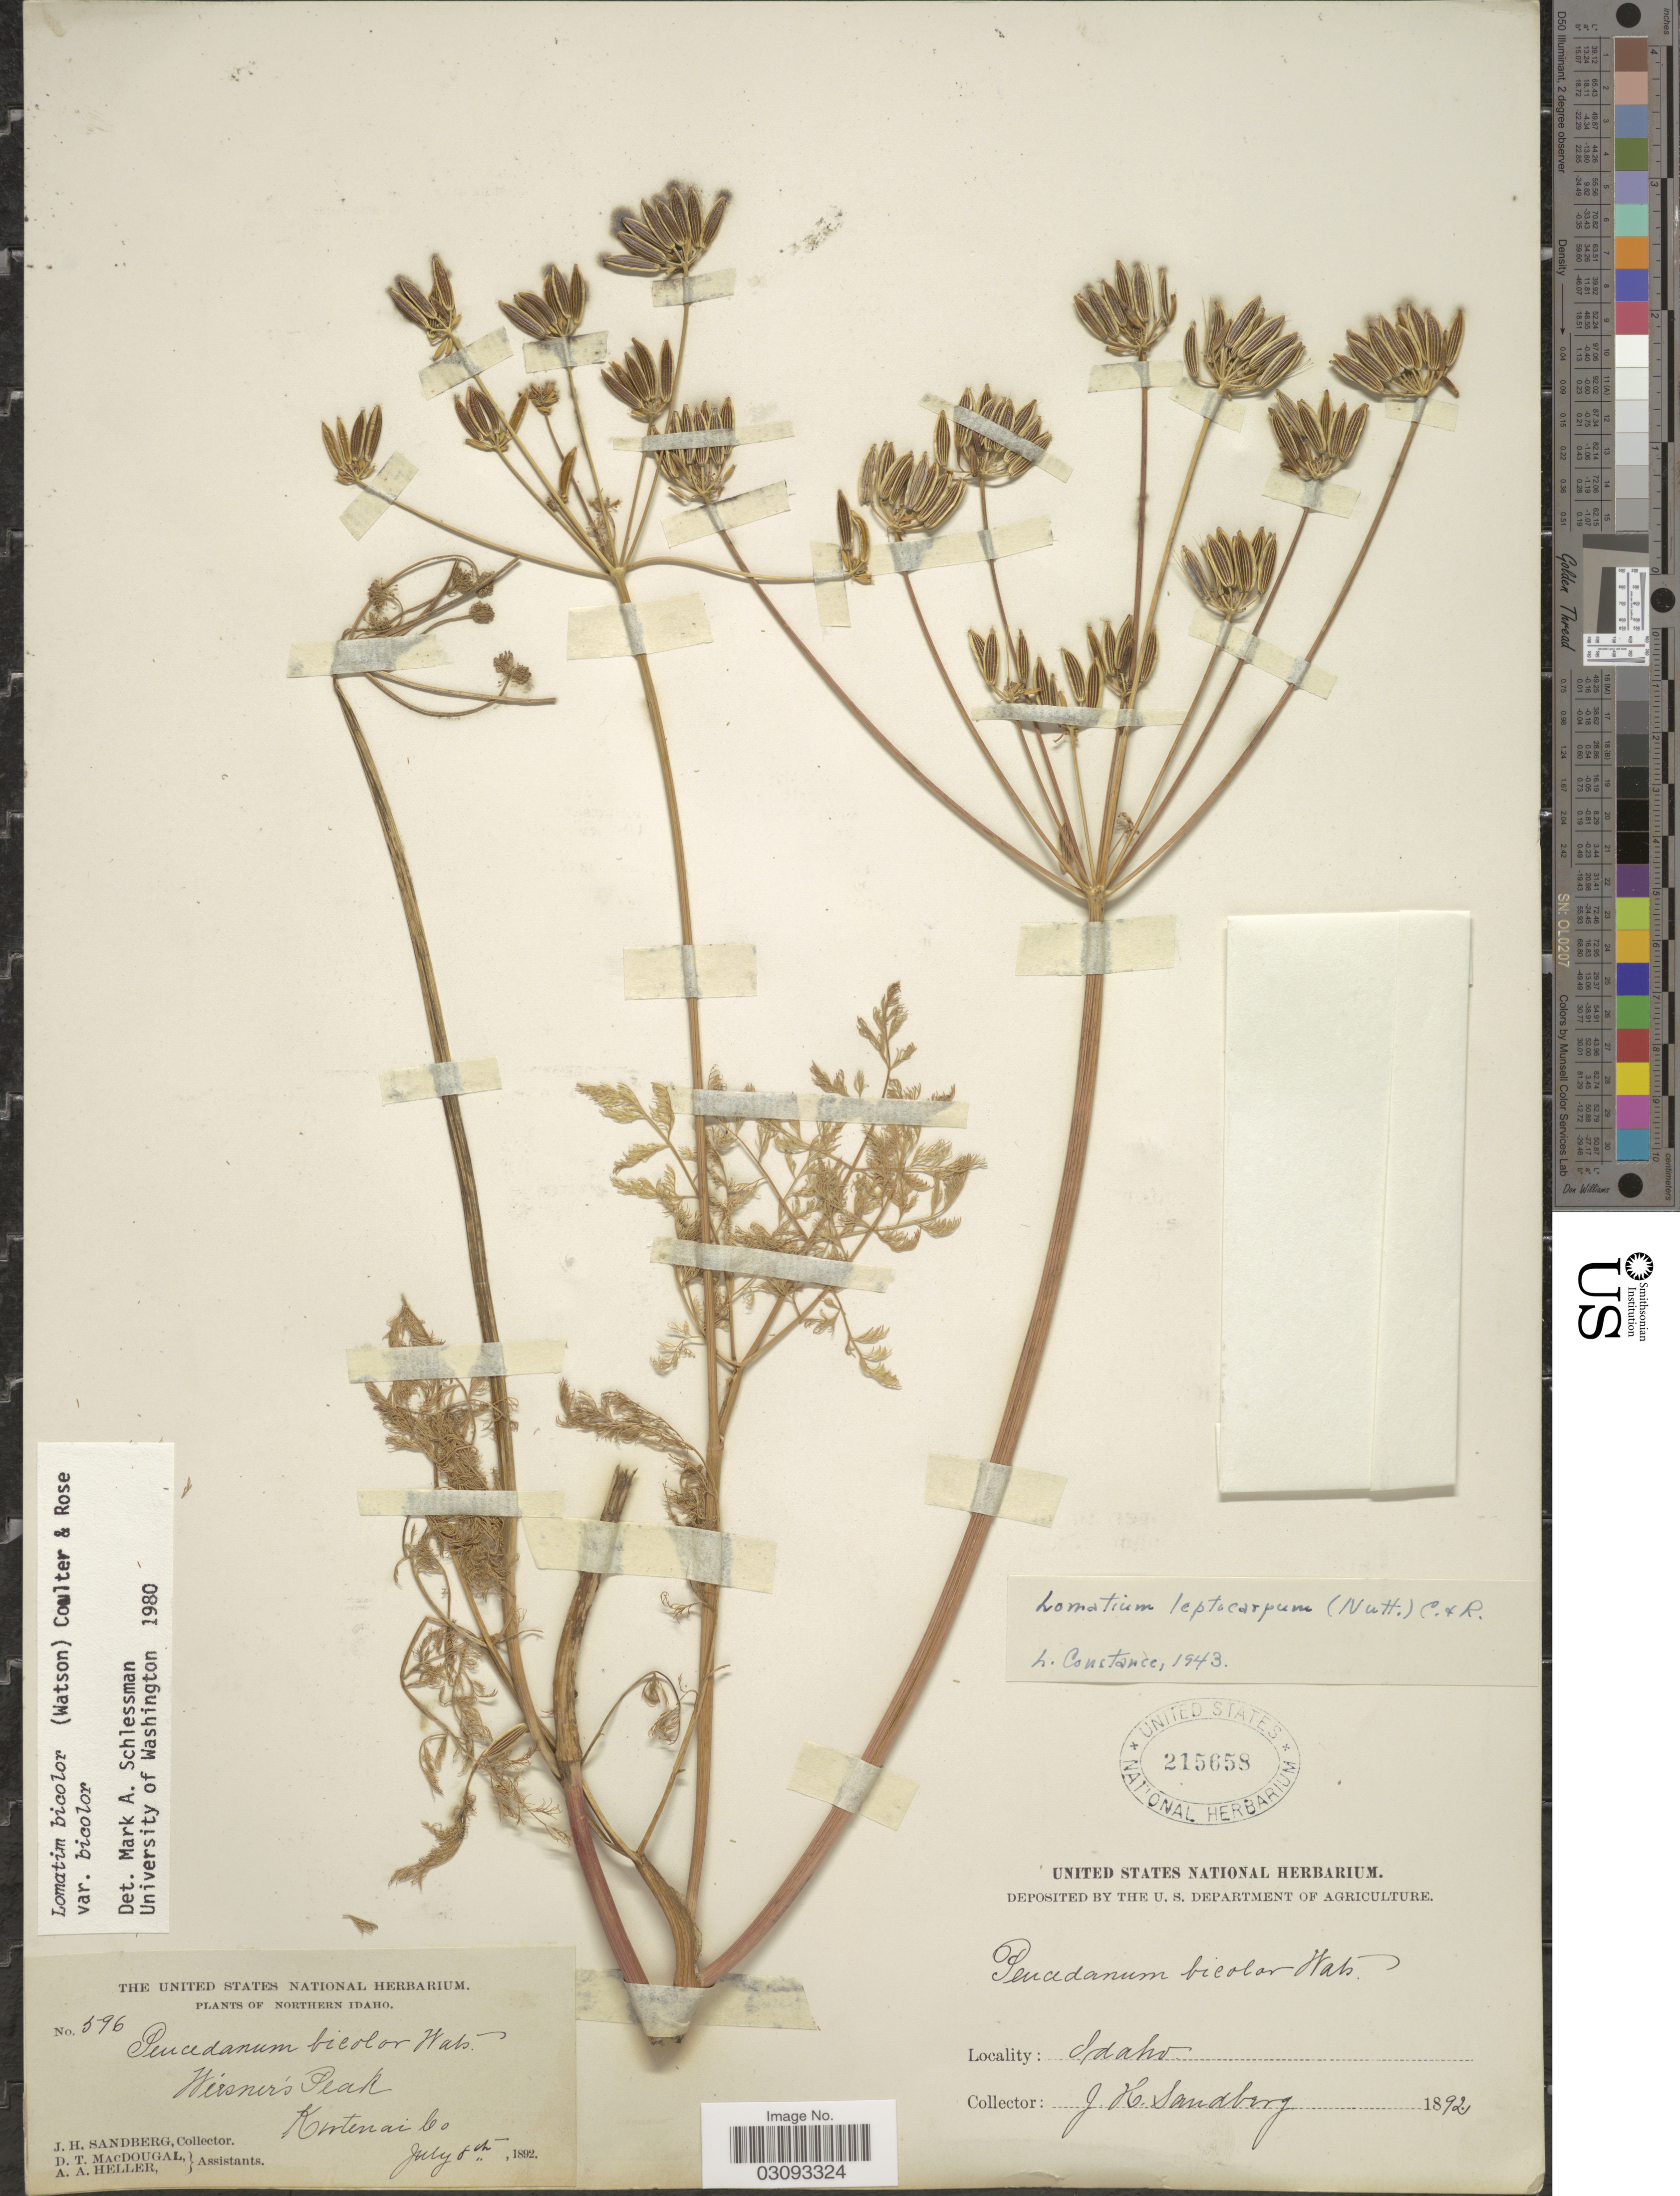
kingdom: Plantae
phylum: Tracheophyta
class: Magnoliopsida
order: Apiales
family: Apiaceae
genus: Lomatium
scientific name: Lomatium bicolor var. bicolor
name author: (S. Watson) J.M. Coult. & Rose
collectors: J. H. Sandberg, D. T. MacDougal & A. A. Heller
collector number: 596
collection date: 1892-07-08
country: United States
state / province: Idaho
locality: Northern Idaho. Wiesner's Peak. Kootenai Co.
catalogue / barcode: US 215658